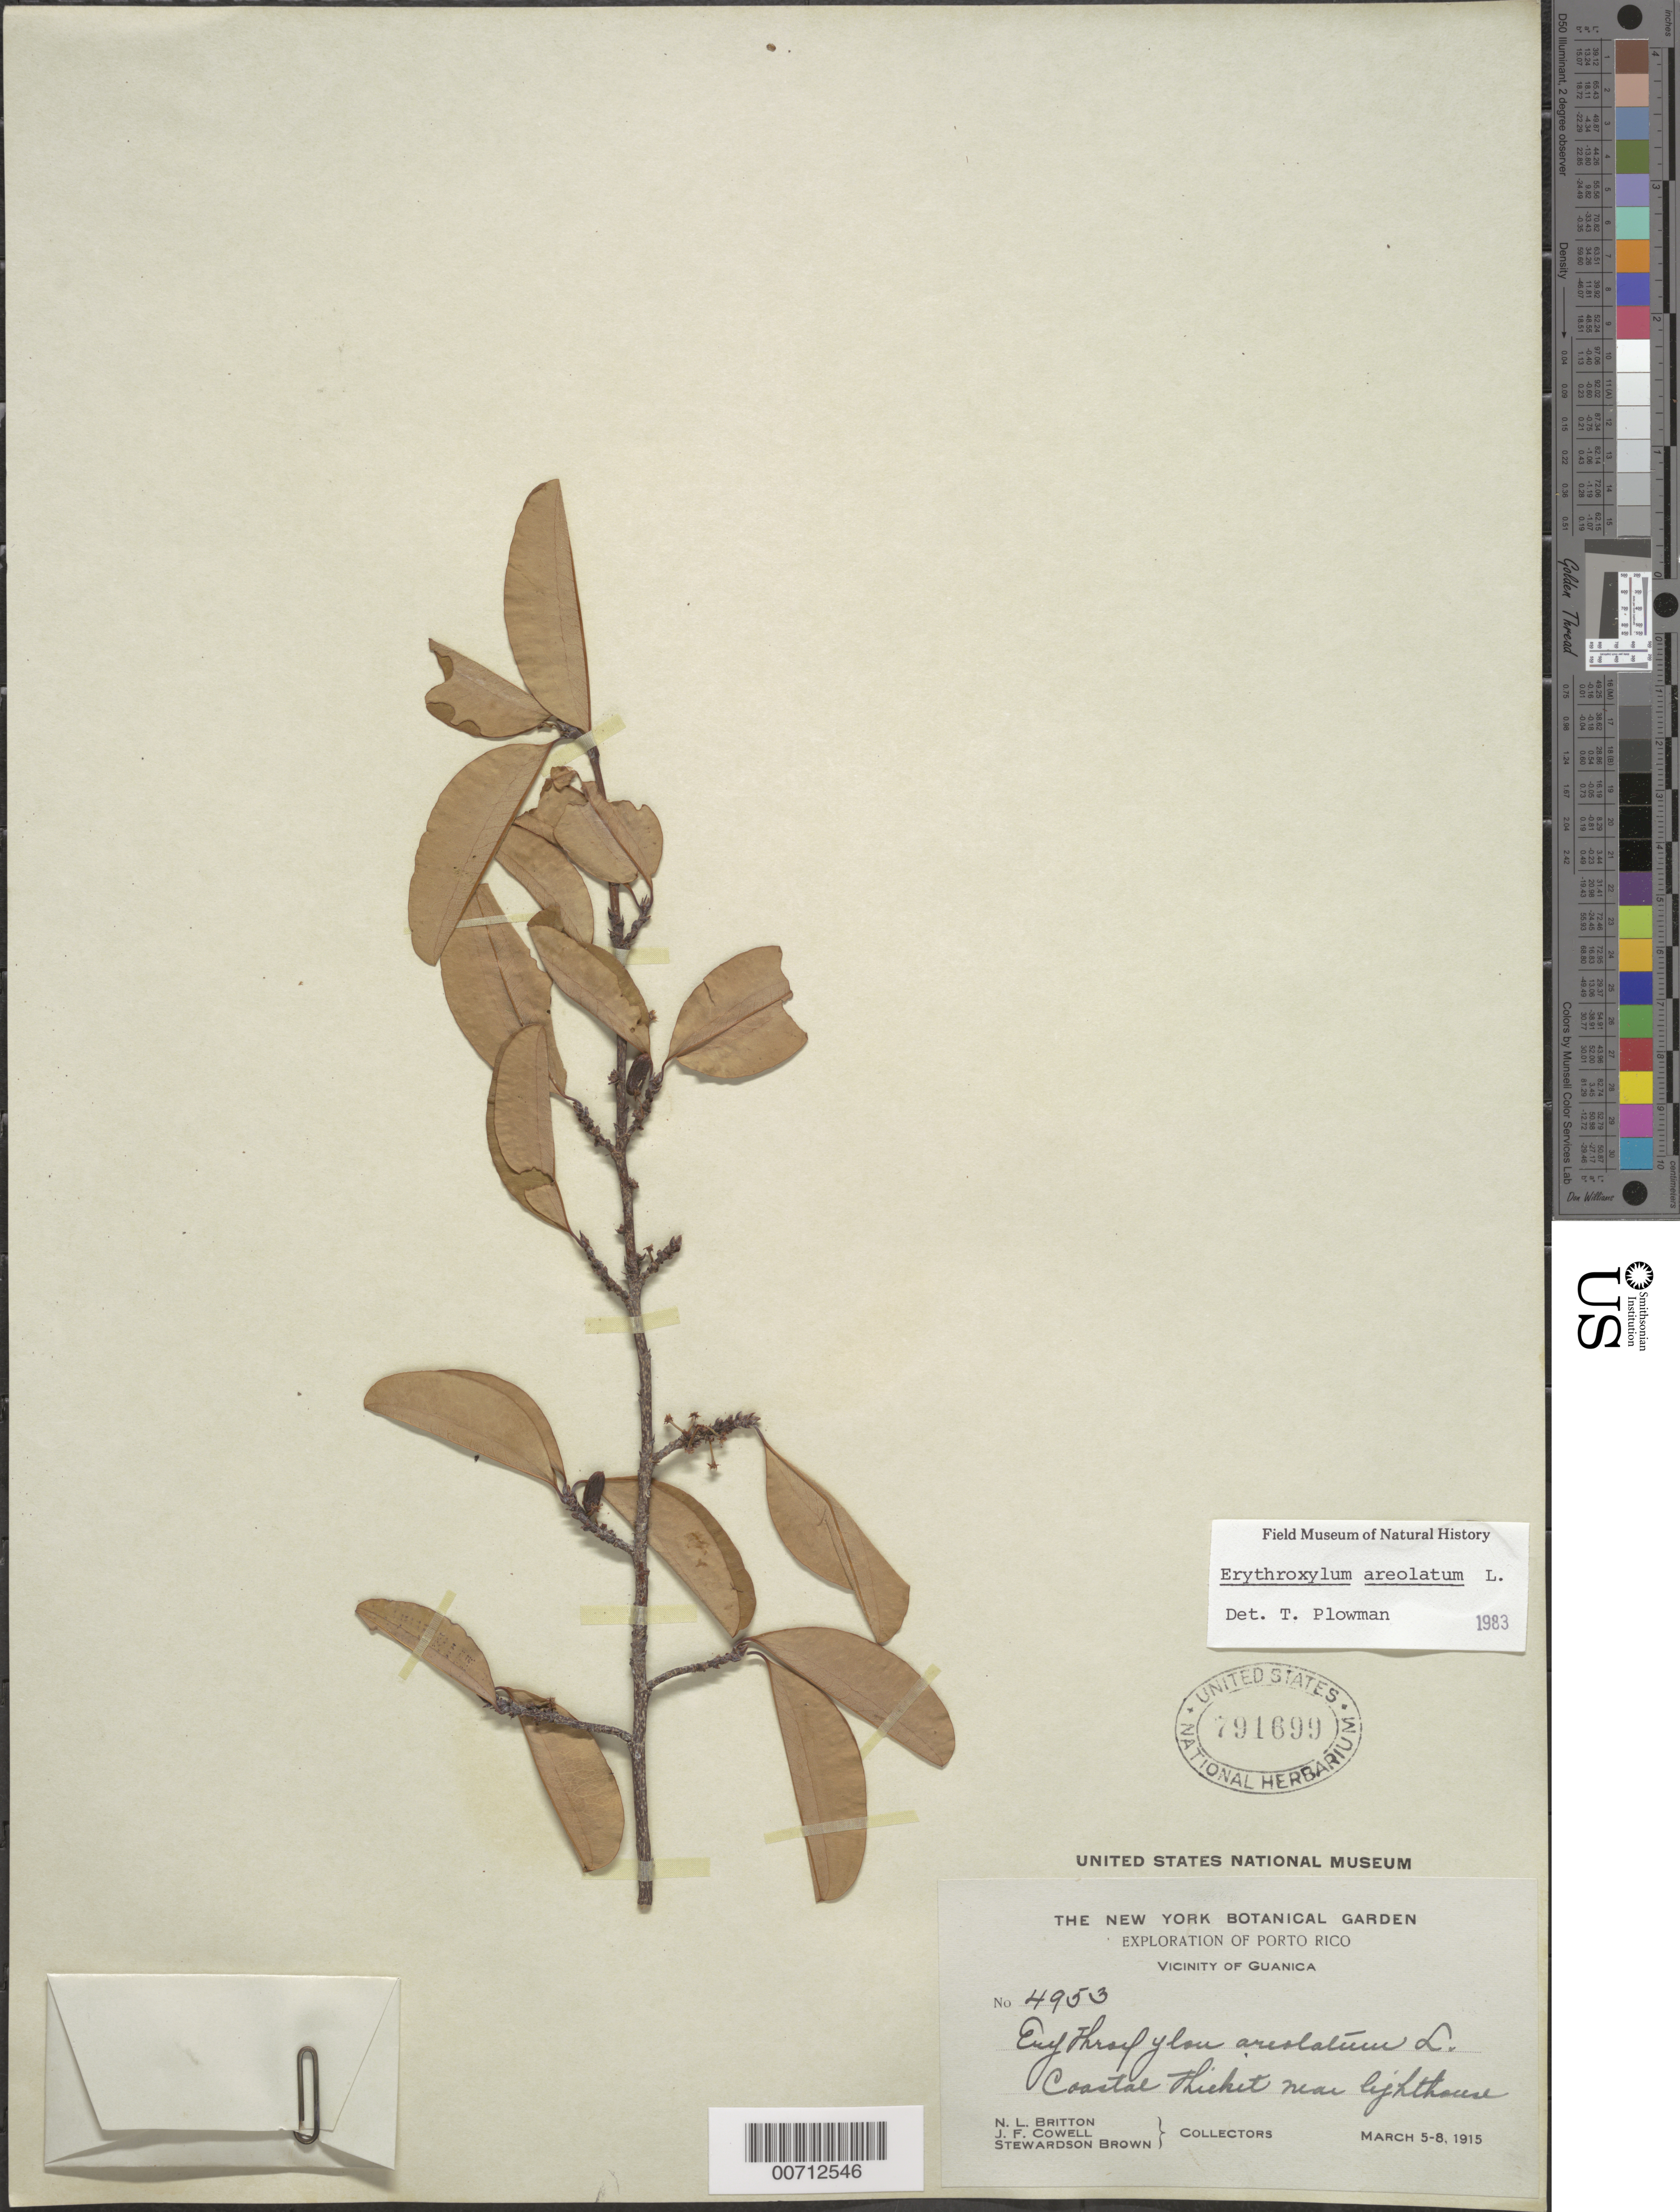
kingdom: Plantae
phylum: Tracheophyta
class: Magnoliopsida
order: Malpighiales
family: Erythroxylaceae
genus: Erythroxylum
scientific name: Erythroxylum aerolatum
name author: L.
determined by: Plowman, Timothy C.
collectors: N. Britton, J. F. Cowell & S. Brown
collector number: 4953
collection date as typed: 05 Mar 1915 to 08 Mar 1915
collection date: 1915-03-05/1915-03-08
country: Puerto Rico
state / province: Guanica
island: Greater Antilles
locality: Guanica, vic of lighthouse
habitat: Coastal thicket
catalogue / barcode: US 791699